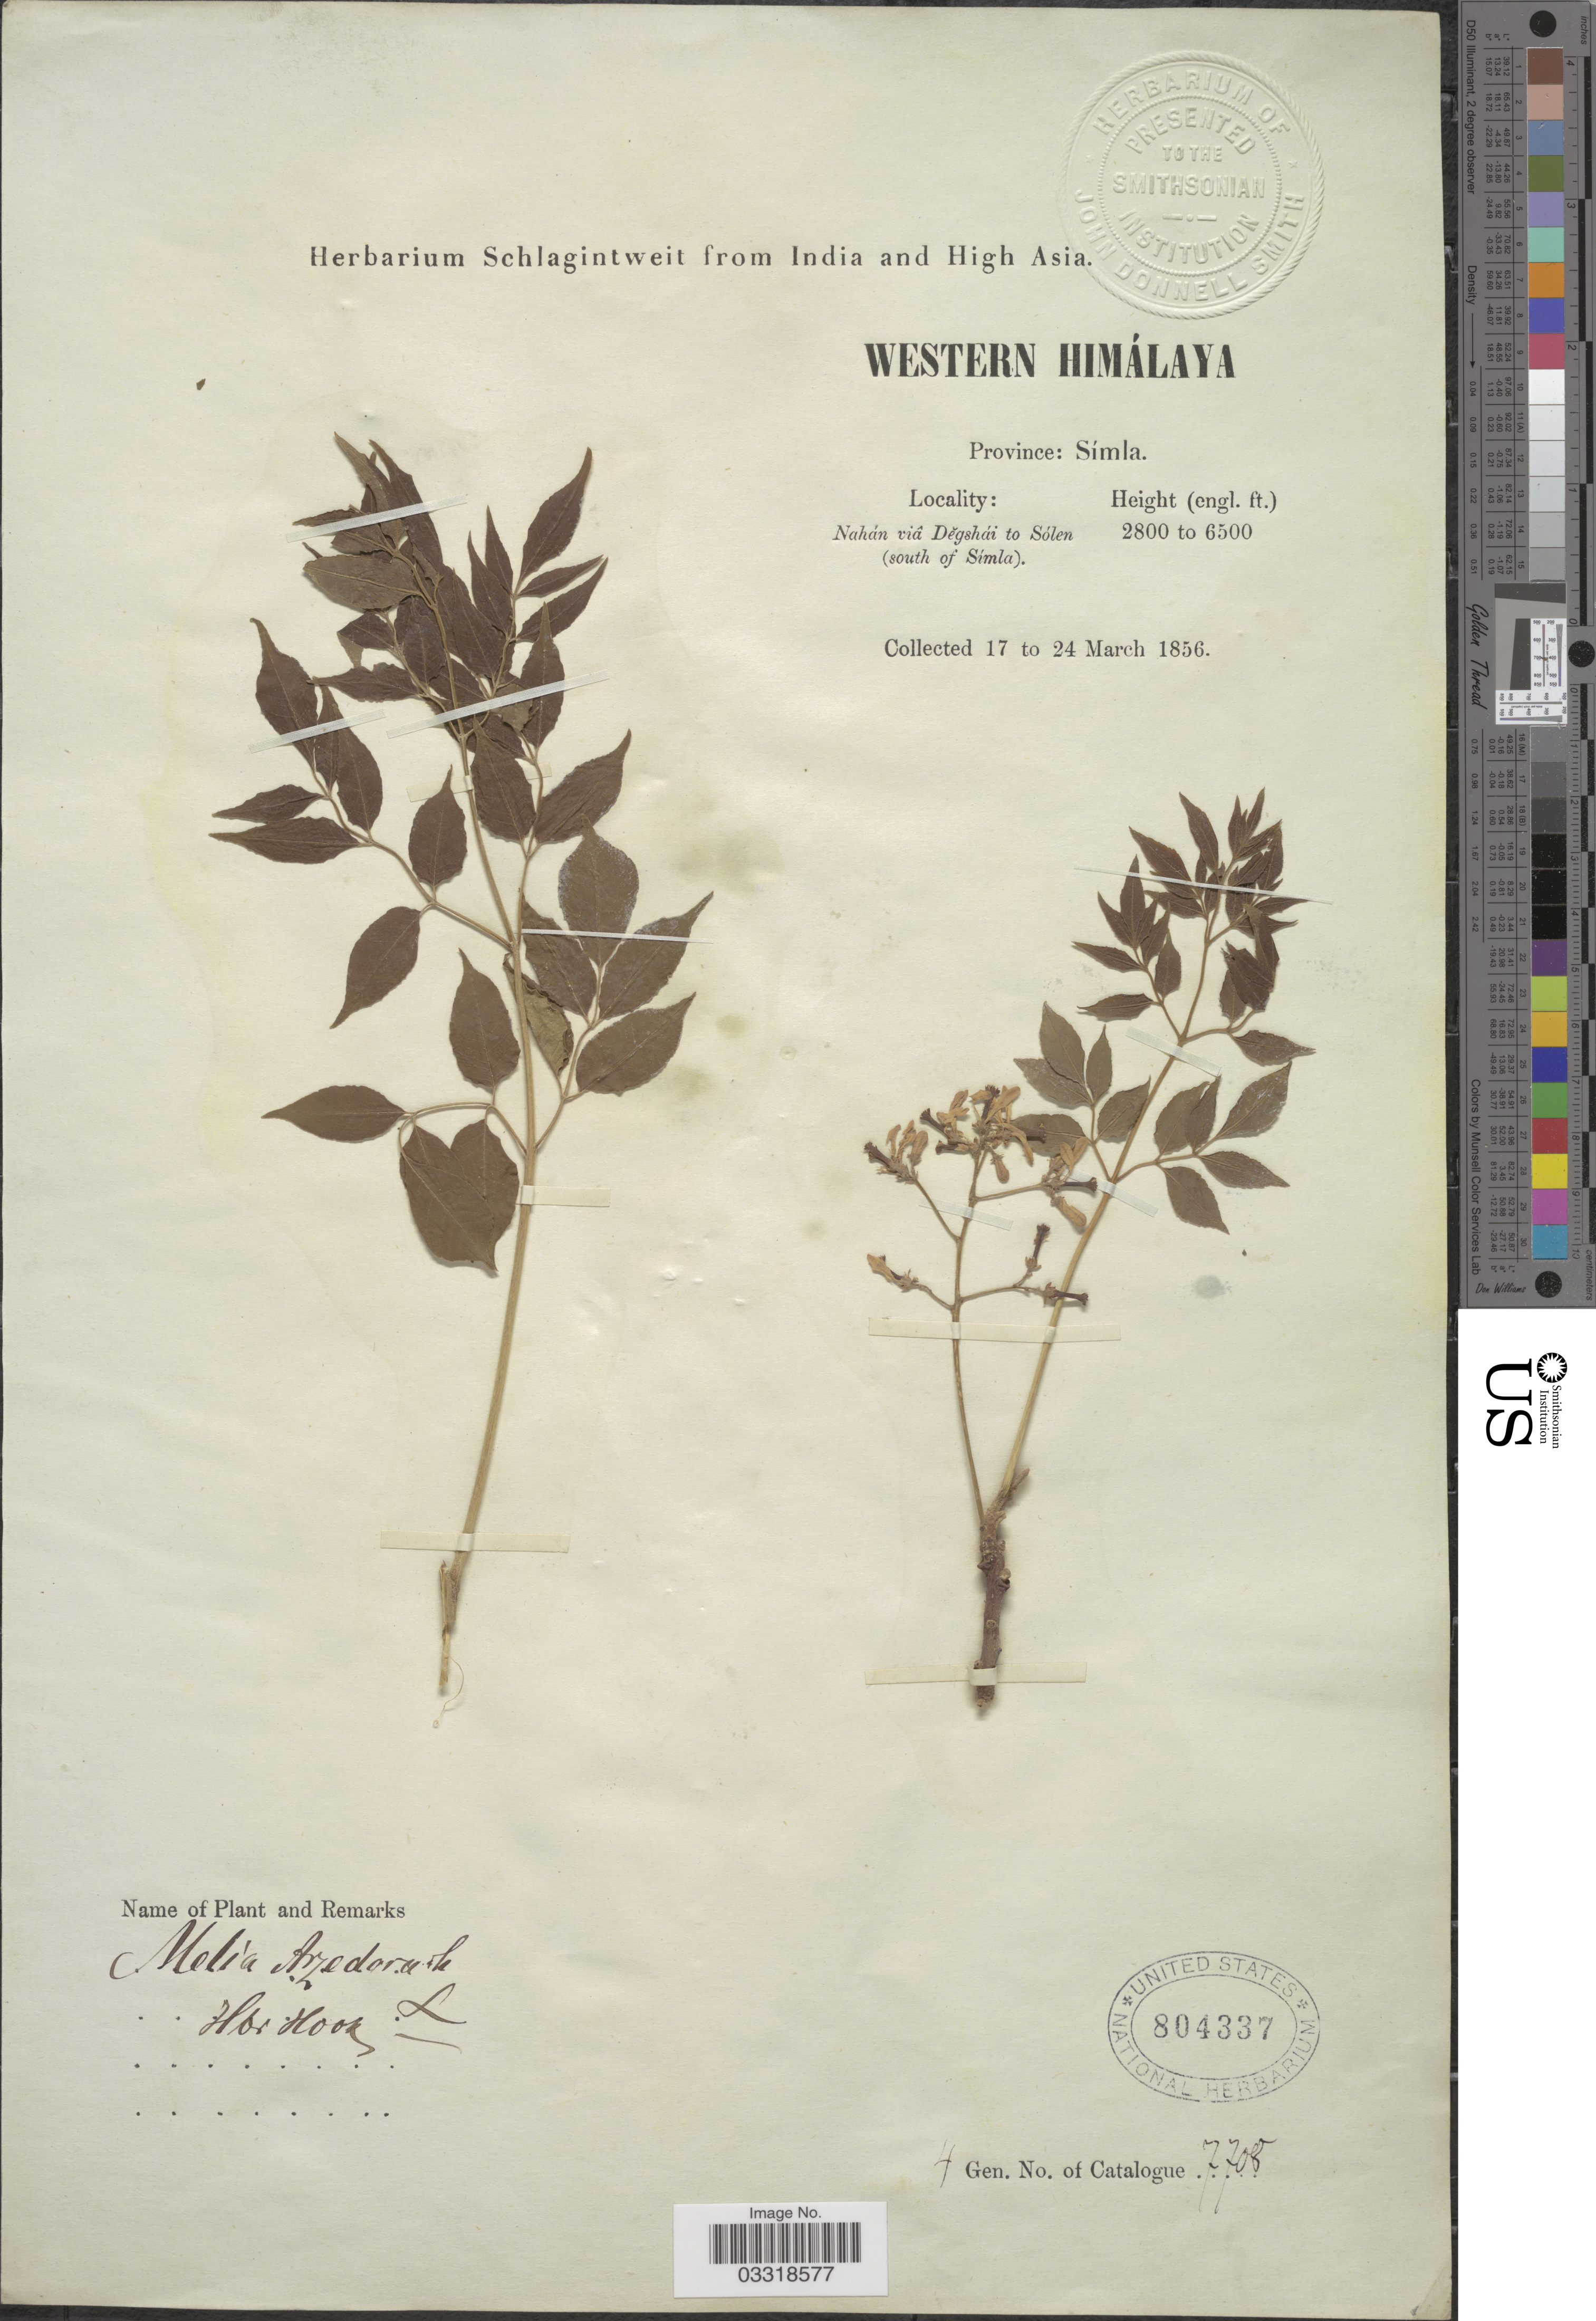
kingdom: Plantae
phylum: Tracheophyta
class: Magnoliopsida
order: Sapindales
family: Meliaceae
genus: Melia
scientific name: Melia azedarach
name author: L.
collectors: ex herb. Schlagintweit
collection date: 1856-03-17/1856-03-24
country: India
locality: Western Himálaya. Province: Símla. Nahán viâ Degshái to Sólen (south of Símla).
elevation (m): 853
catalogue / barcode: US 804337